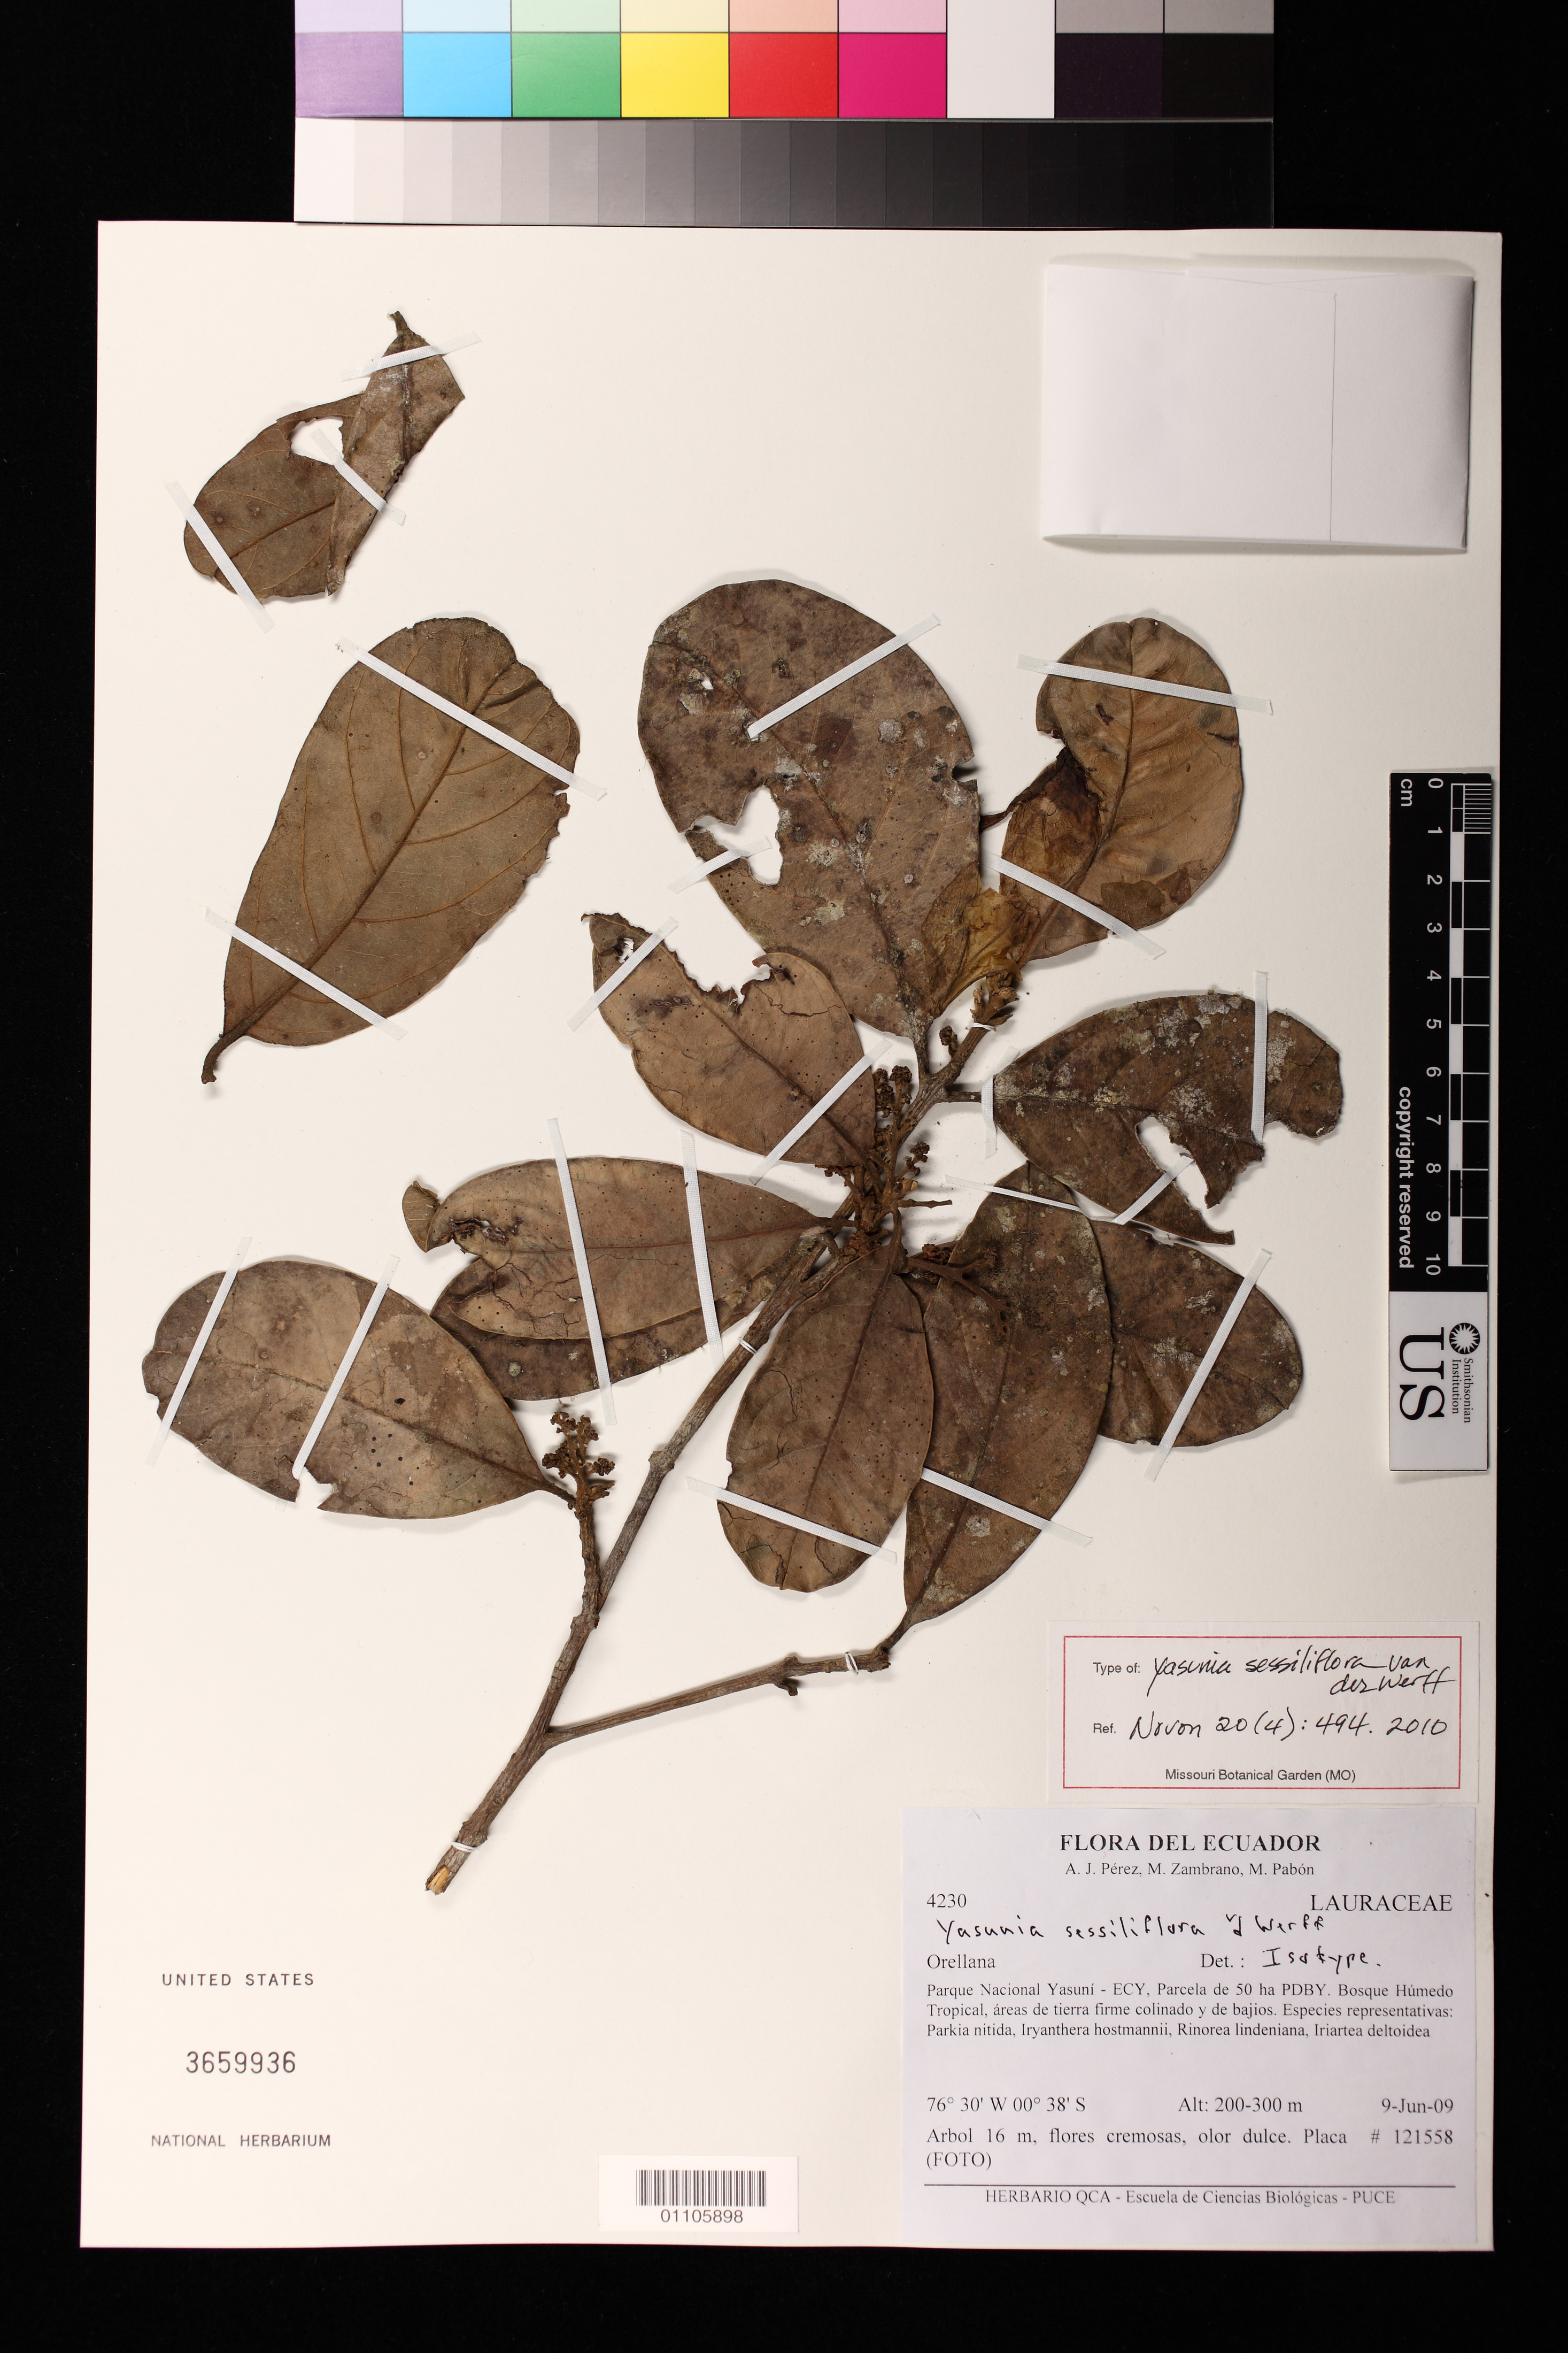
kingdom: Plantae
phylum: Tracheophyta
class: Magnoliopsida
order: Laurales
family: Lauraceae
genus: Yasunia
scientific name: Yasunia sessiliflora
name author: van der Werff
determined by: van der Werff, H., (MO), Missouri Botanical Garden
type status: Isotype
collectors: A. Pérez, M. Zambrano & M. Pabon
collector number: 121558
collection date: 2009-06-09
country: Ecuador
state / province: Orellana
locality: Orellana. Parque Nacional Yasuní - ECY, Parcela de 50 ha PDBY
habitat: Bosque húmedo tropical, áreas de tierra firme colinado y de bajios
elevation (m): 200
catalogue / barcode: US 3659936